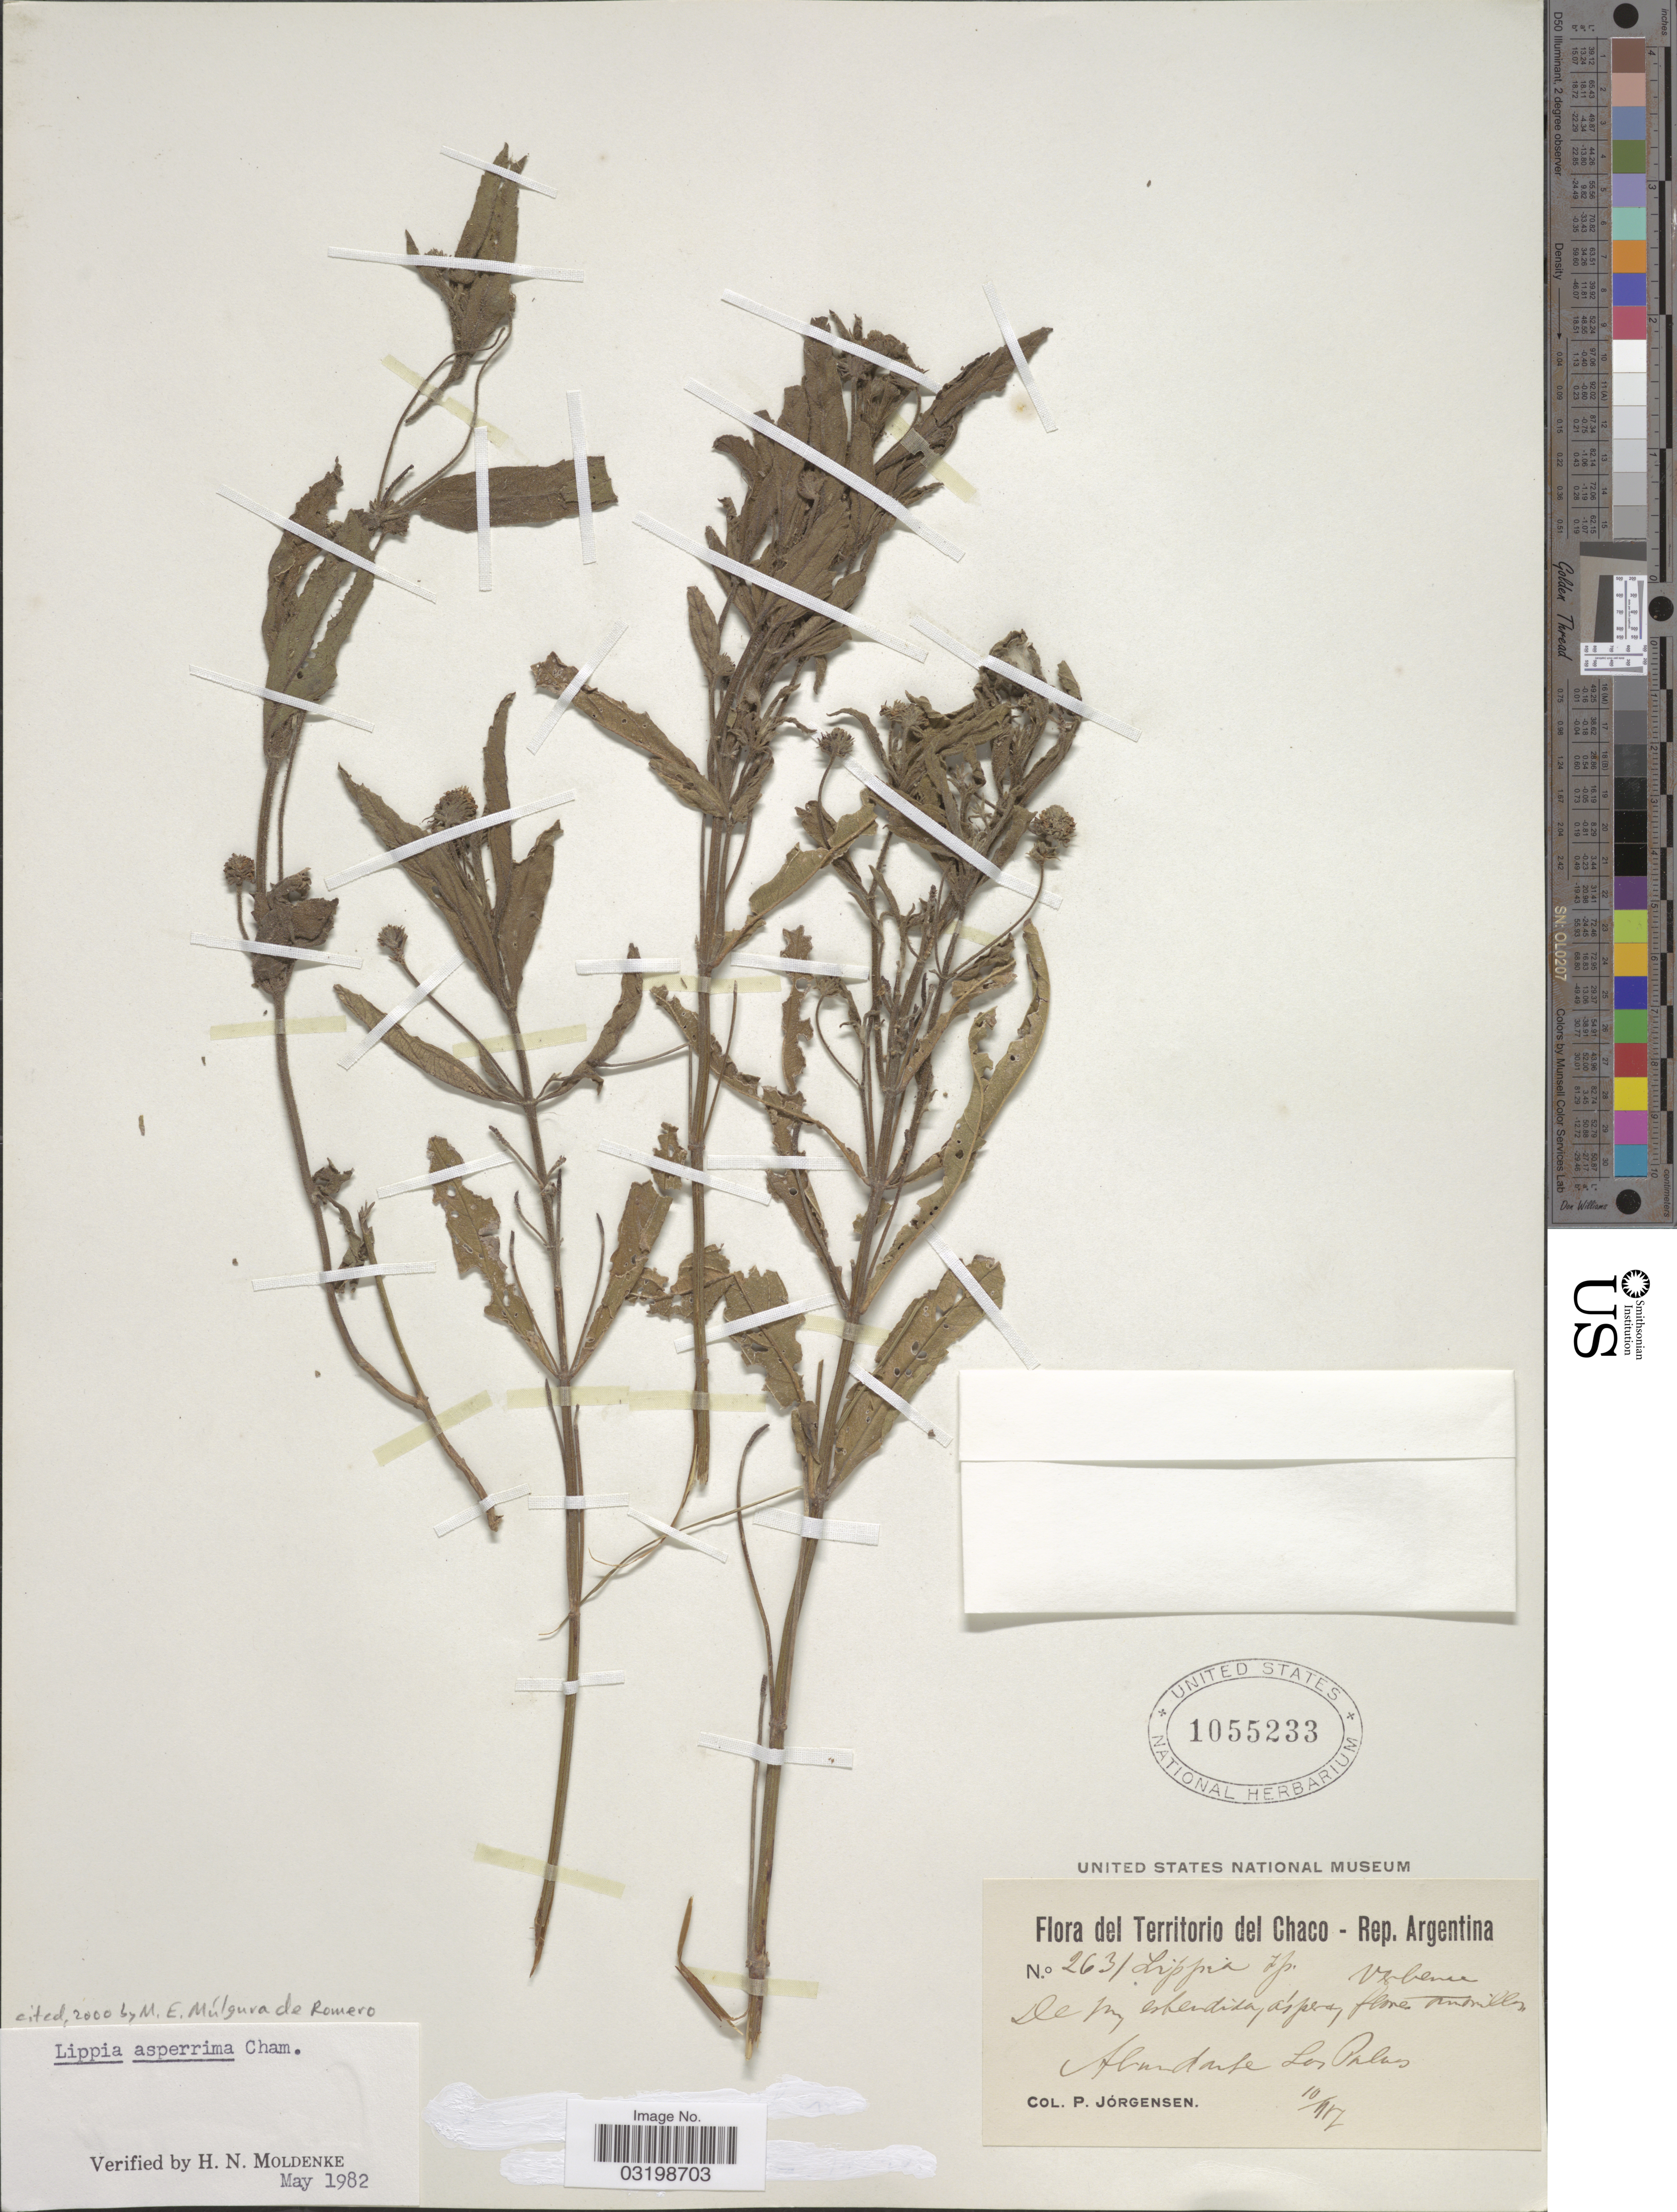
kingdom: Plantae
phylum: Tracheophyta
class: Magnoliopsida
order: Lamiales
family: Verbenaceae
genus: Lippia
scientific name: Lippia asperrima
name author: Cham.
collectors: P. Jörgensen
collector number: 2631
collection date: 1907-10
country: Argentina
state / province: Chaco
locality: Las Palas.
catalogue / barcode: US 1055233